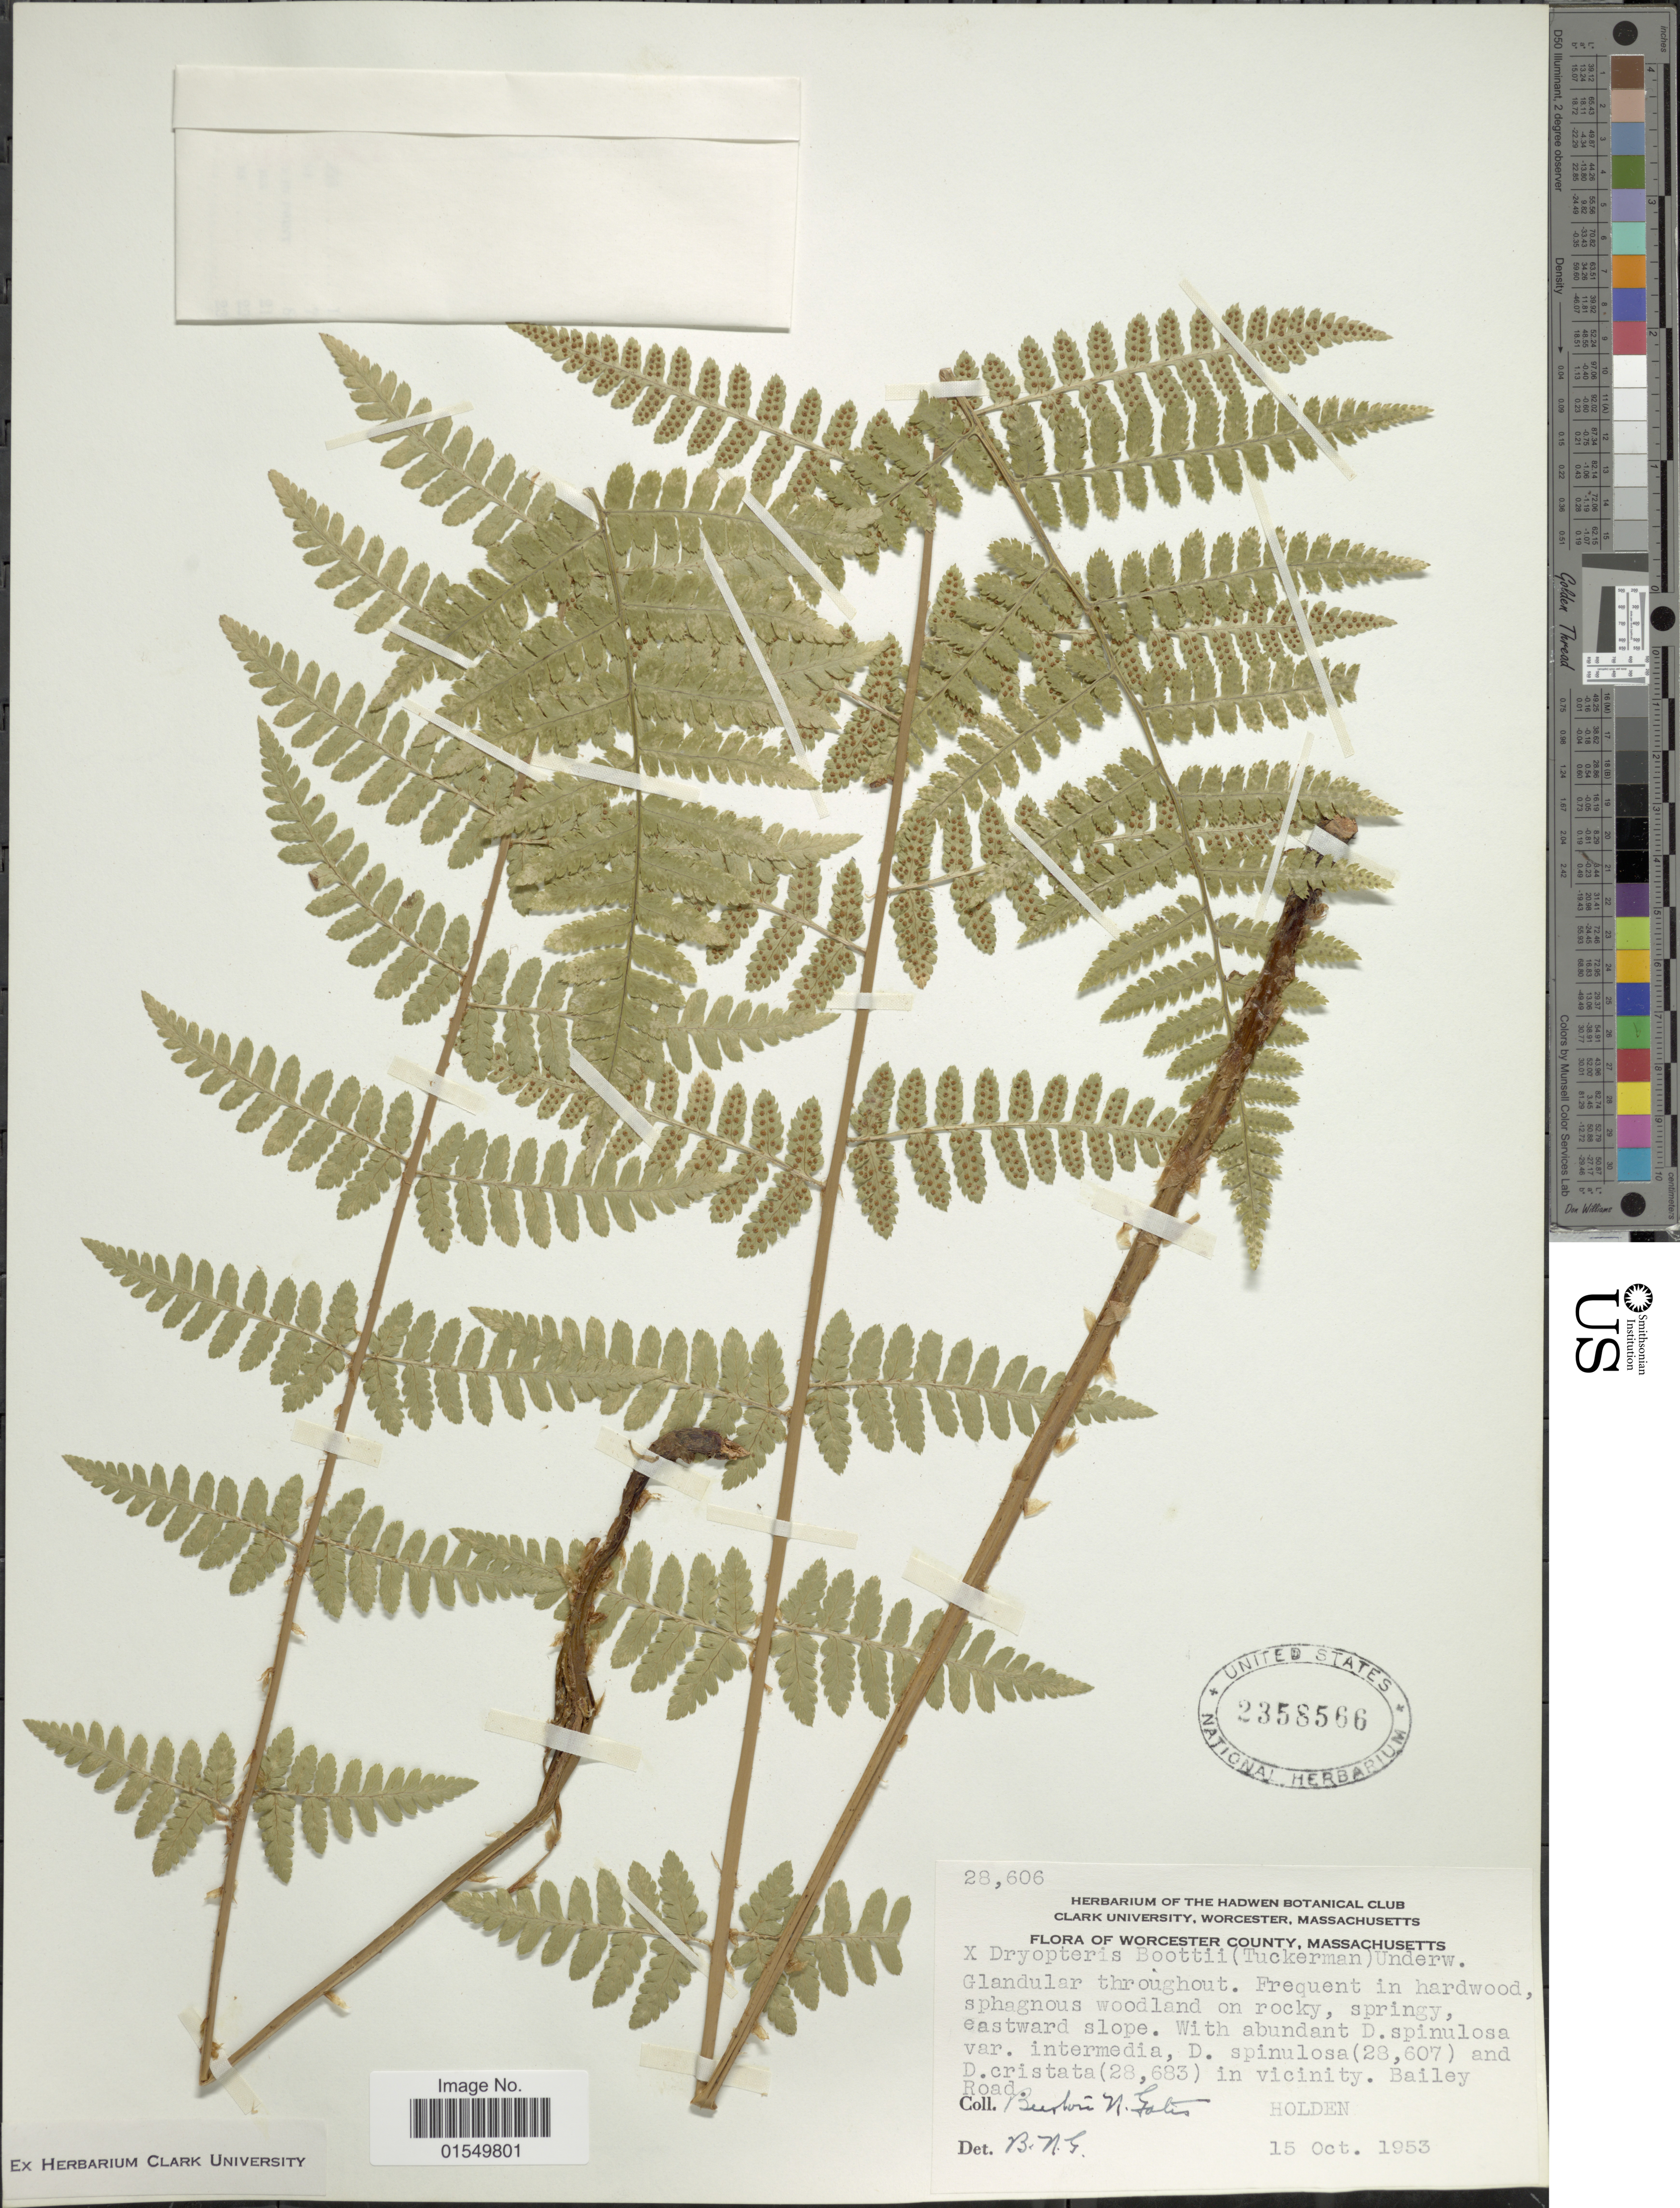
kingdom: Plantae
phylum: Tracheophyta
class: Polypodiopsida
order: Polypodiales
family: Dryopteridaceae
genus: Dryopteris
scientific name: Dryopteris x boottii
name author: Underw.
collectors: B. N. Gates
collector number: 28606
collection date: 1953-10-15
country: United States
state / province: Massachusetts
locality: Worcester County, Bailey Road, Holden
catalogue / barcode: US 2358566